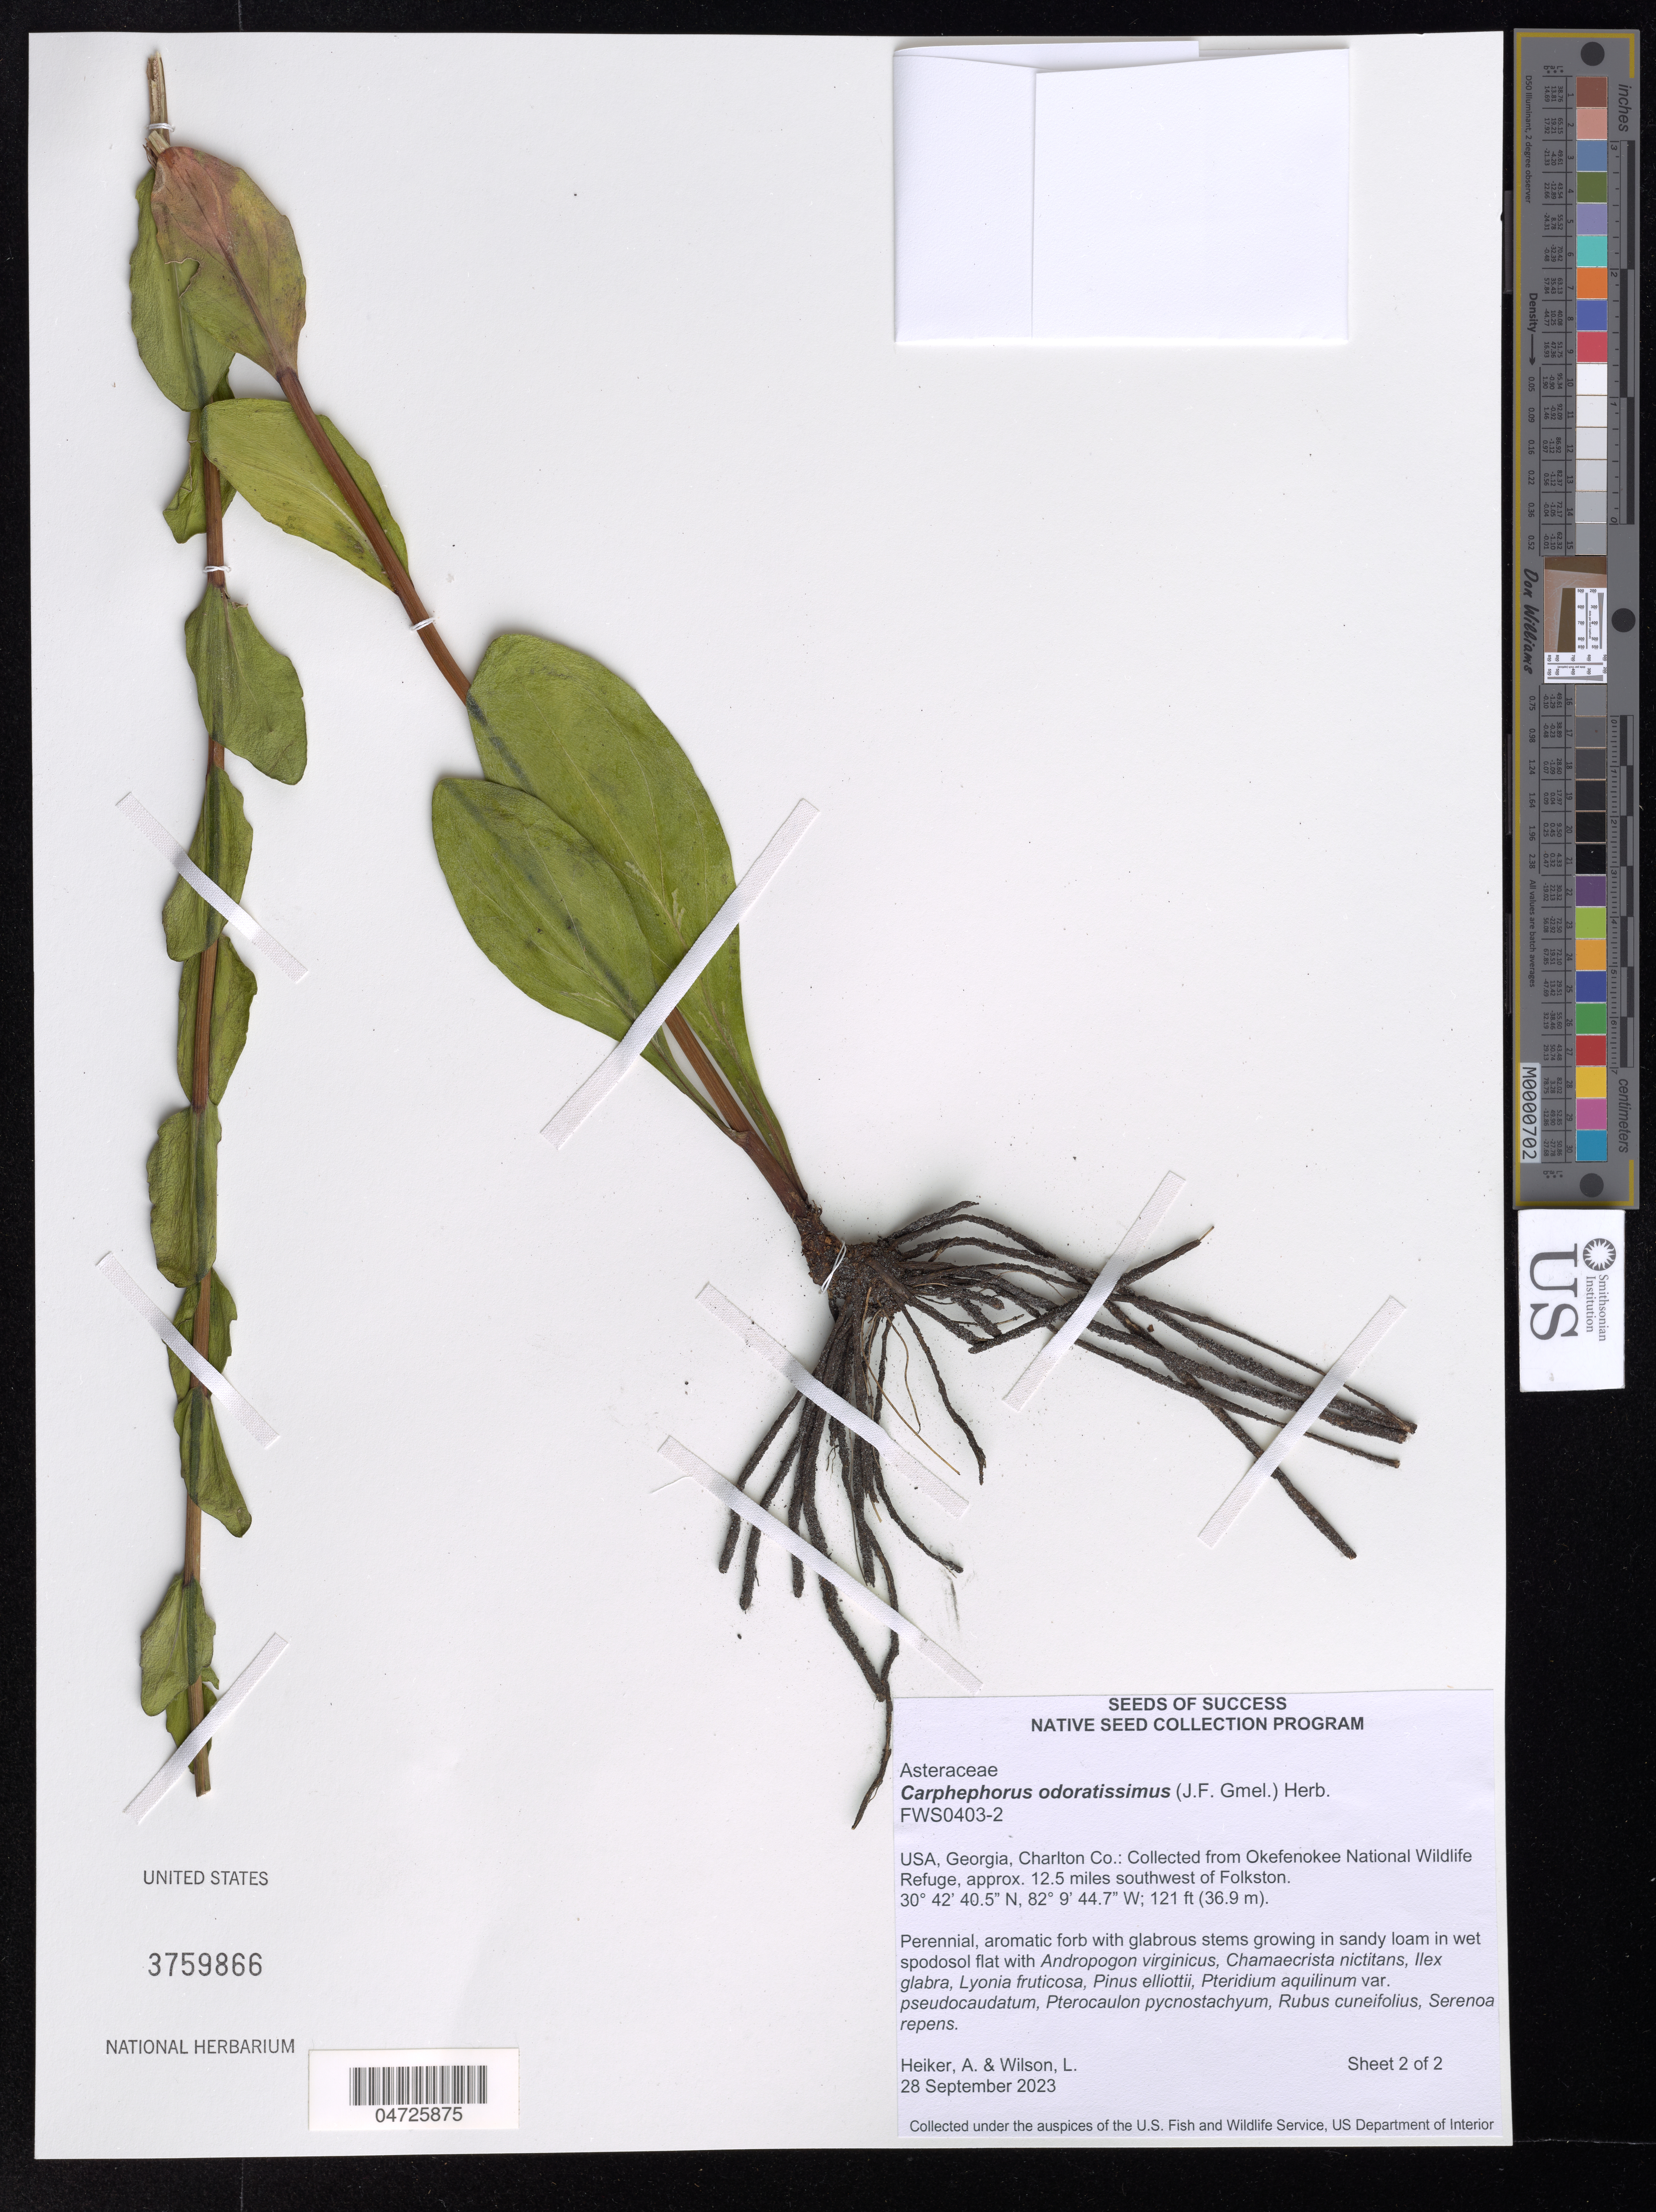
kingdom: Plantae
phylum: Tracheophyta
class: Magnoliopsida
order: Asterales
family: Asteraceae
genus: Carphephorus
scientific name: Carphephorus odoratissimus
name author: (J.F. Gmel.) H. Hebert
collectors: A. Heiker & L. Wilson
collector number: FWS0403-2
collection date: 2023-09-28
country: United States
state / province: Georgia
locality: Charlton Co.: Collected from Okefenokee National Wildlife Refuge, approx. 12.5 miles southwest of Folkston.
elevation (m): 37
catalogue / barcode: US 3759866